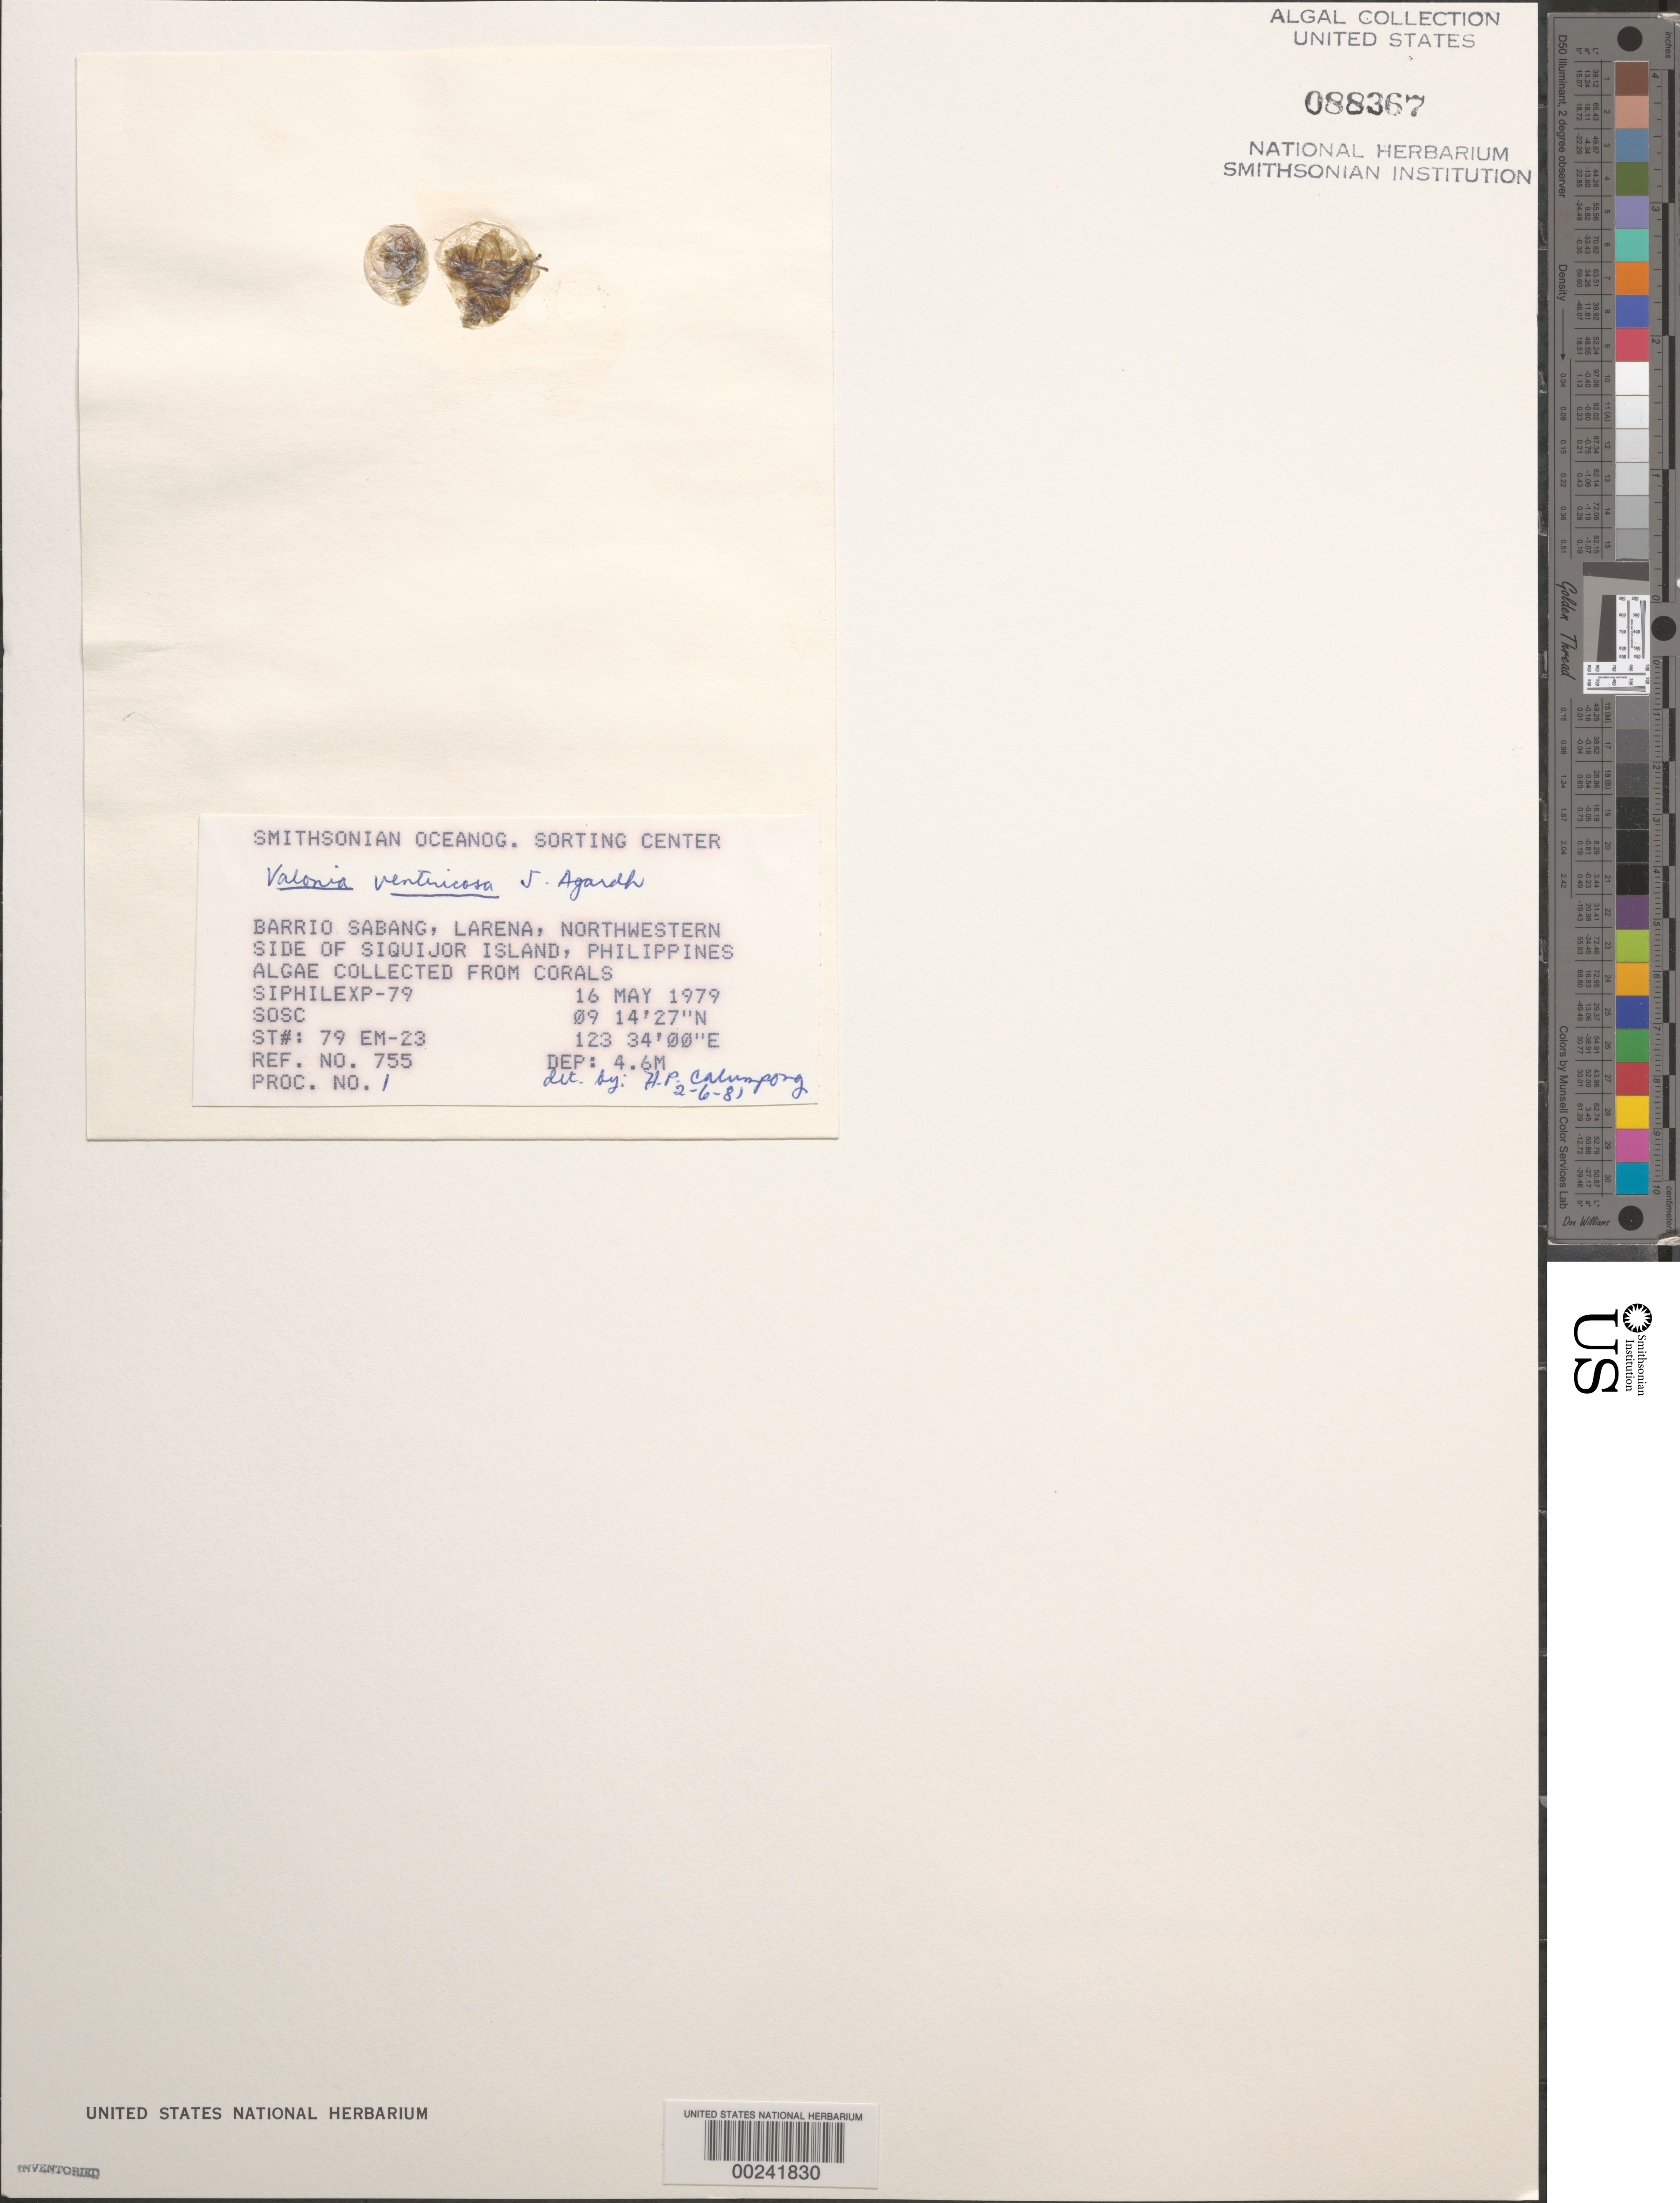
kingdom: Plantae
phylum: Chlorophyta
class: Ulvophyceae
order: Siphonocladales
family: Valoniaceae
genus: Valonia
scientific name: Valonia ventricosa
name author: J. Agardh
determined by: Calumpong, H. P.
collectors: SOSC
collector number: Station 79 Em-23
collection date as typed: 16 May 1979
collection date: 1979-05-16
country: Philippines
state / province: Central Visayas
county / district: Siquijor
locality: Visayan, Siquijor island, larena, barrio sabang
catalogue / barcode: US 88367